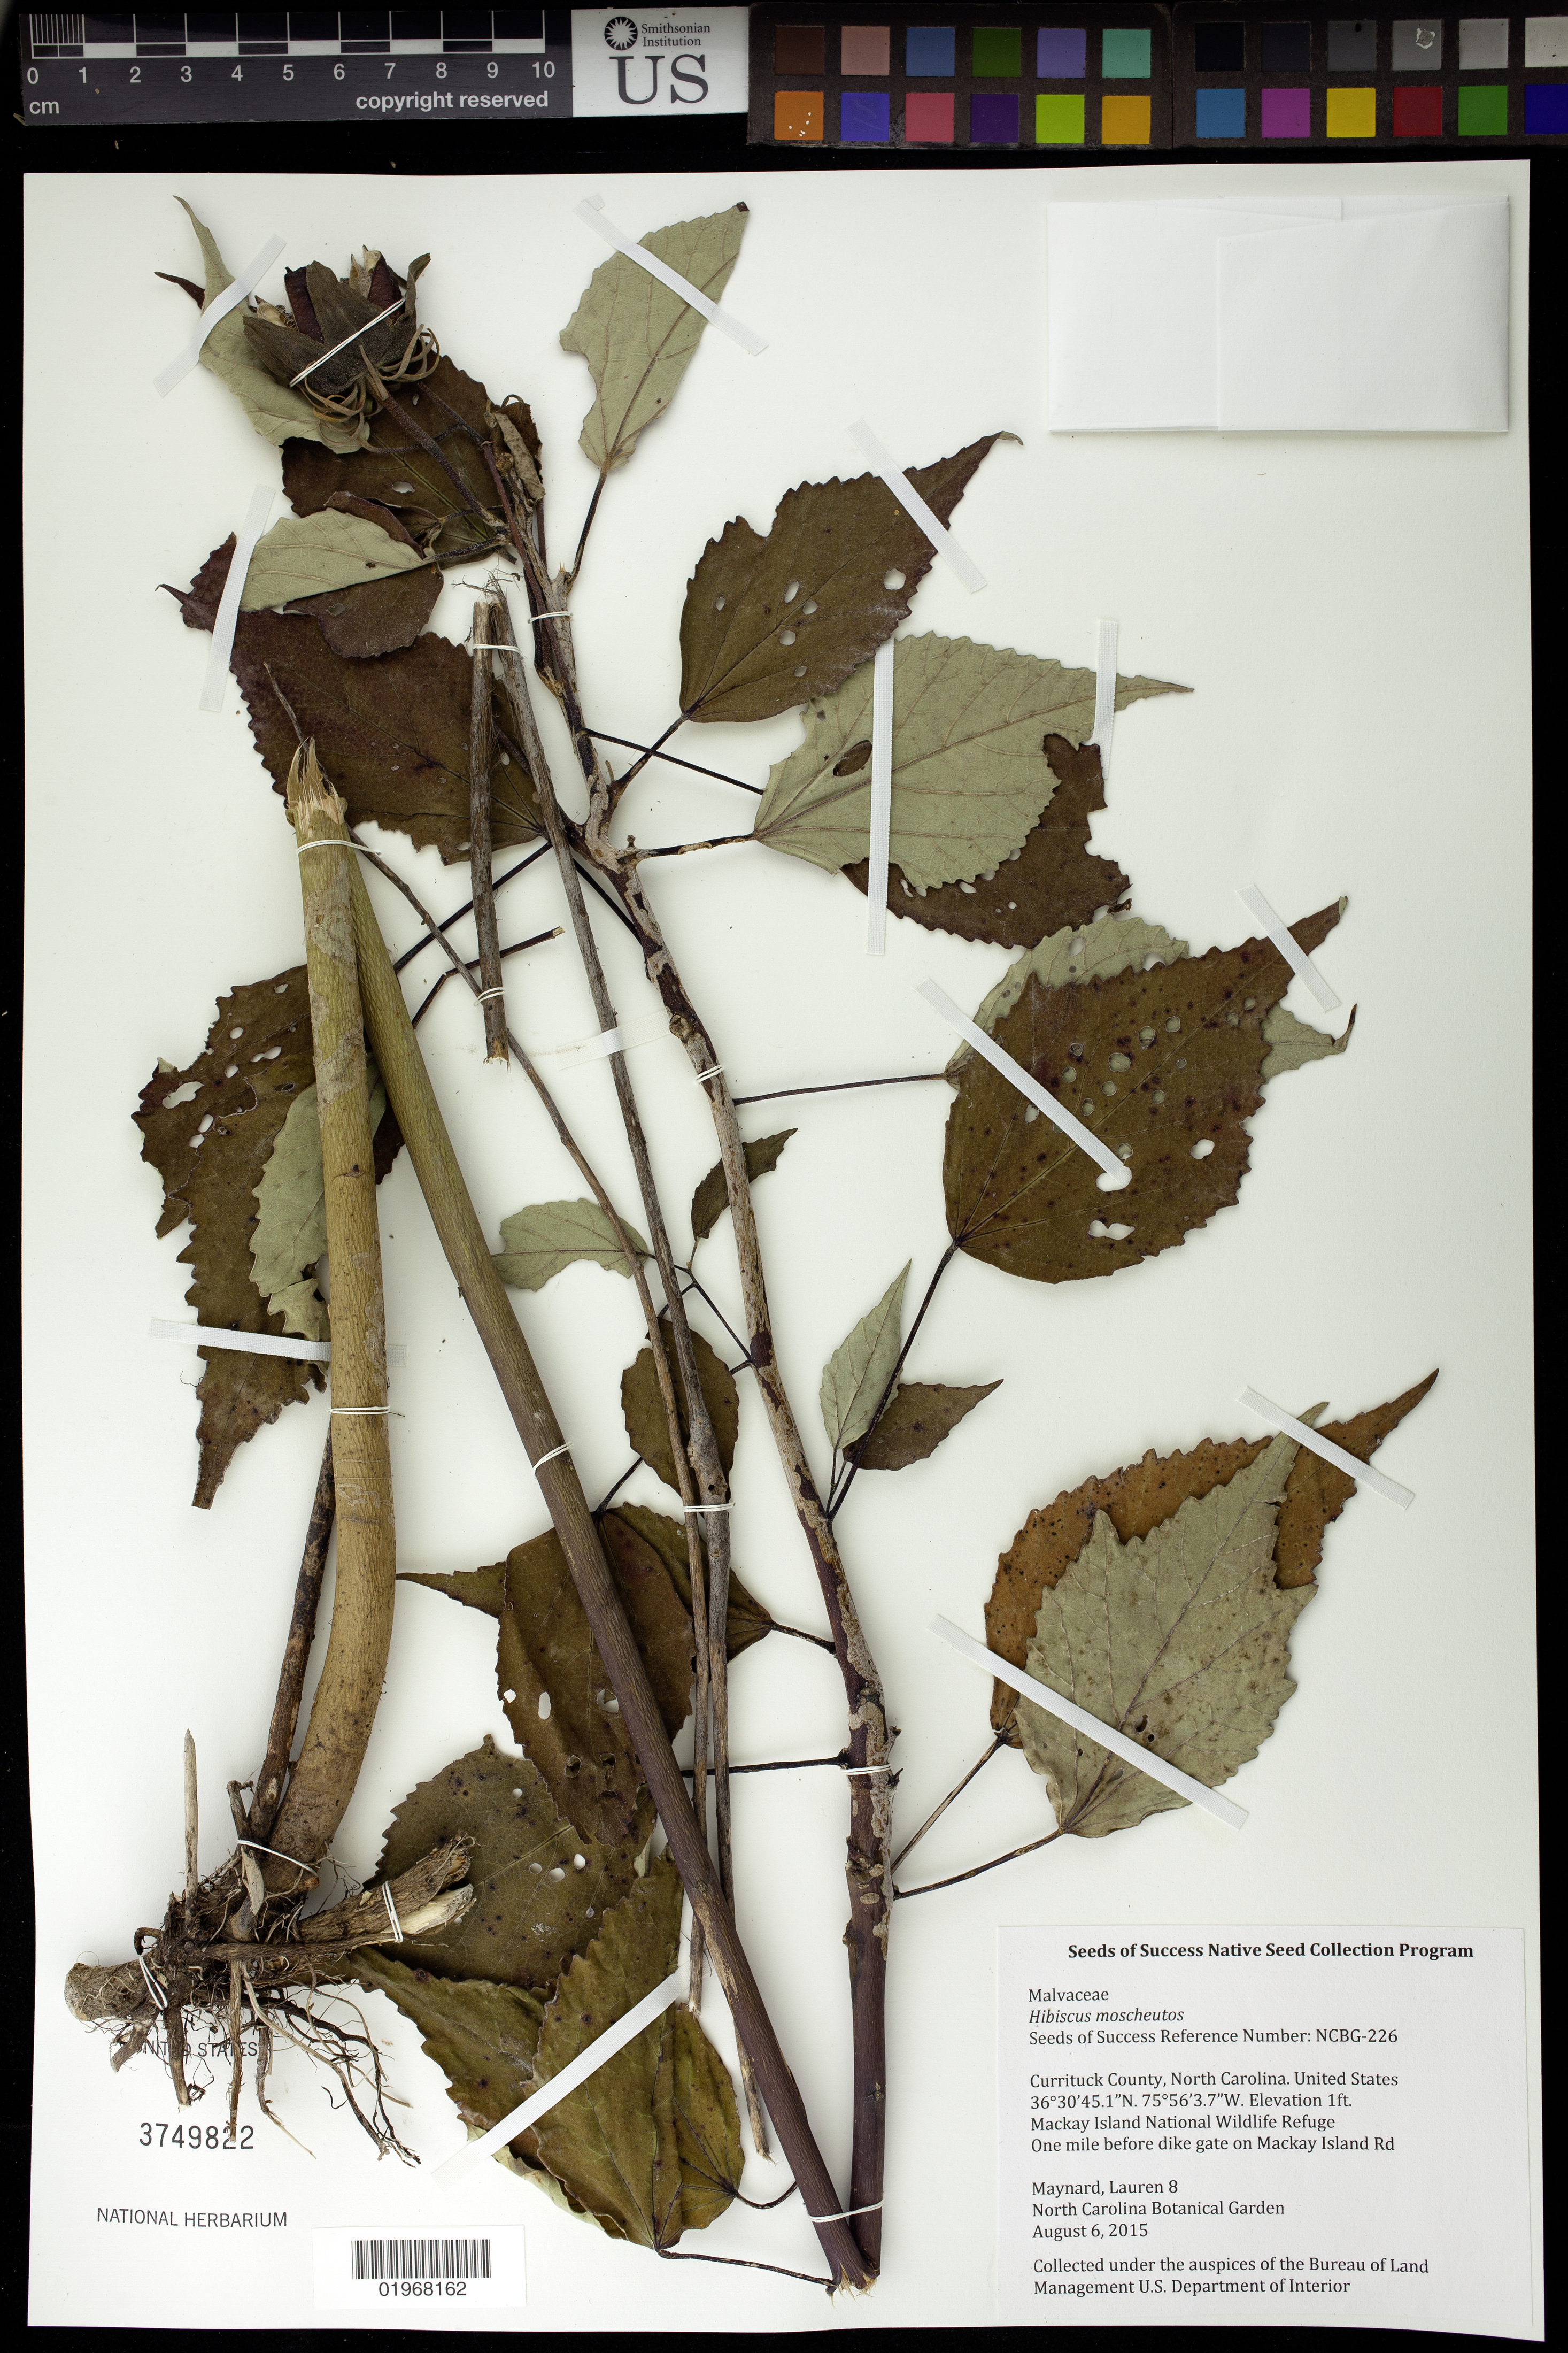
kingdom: Plantae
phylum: Tracheophyta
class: Magnoliopsida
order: Malvales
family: Malvaceae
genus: Hibiscus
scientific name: Hibiscus moscheutos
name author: L.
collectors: L. Maynard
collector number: NCBG-226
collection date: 2015-08-06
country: United States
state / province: North Carolina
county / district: Currituck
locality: Mackay Island National Wildlife Refuge, Mackay Island Road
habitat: Roadside of esturine wetland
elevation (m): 0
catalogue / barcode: US 3749822